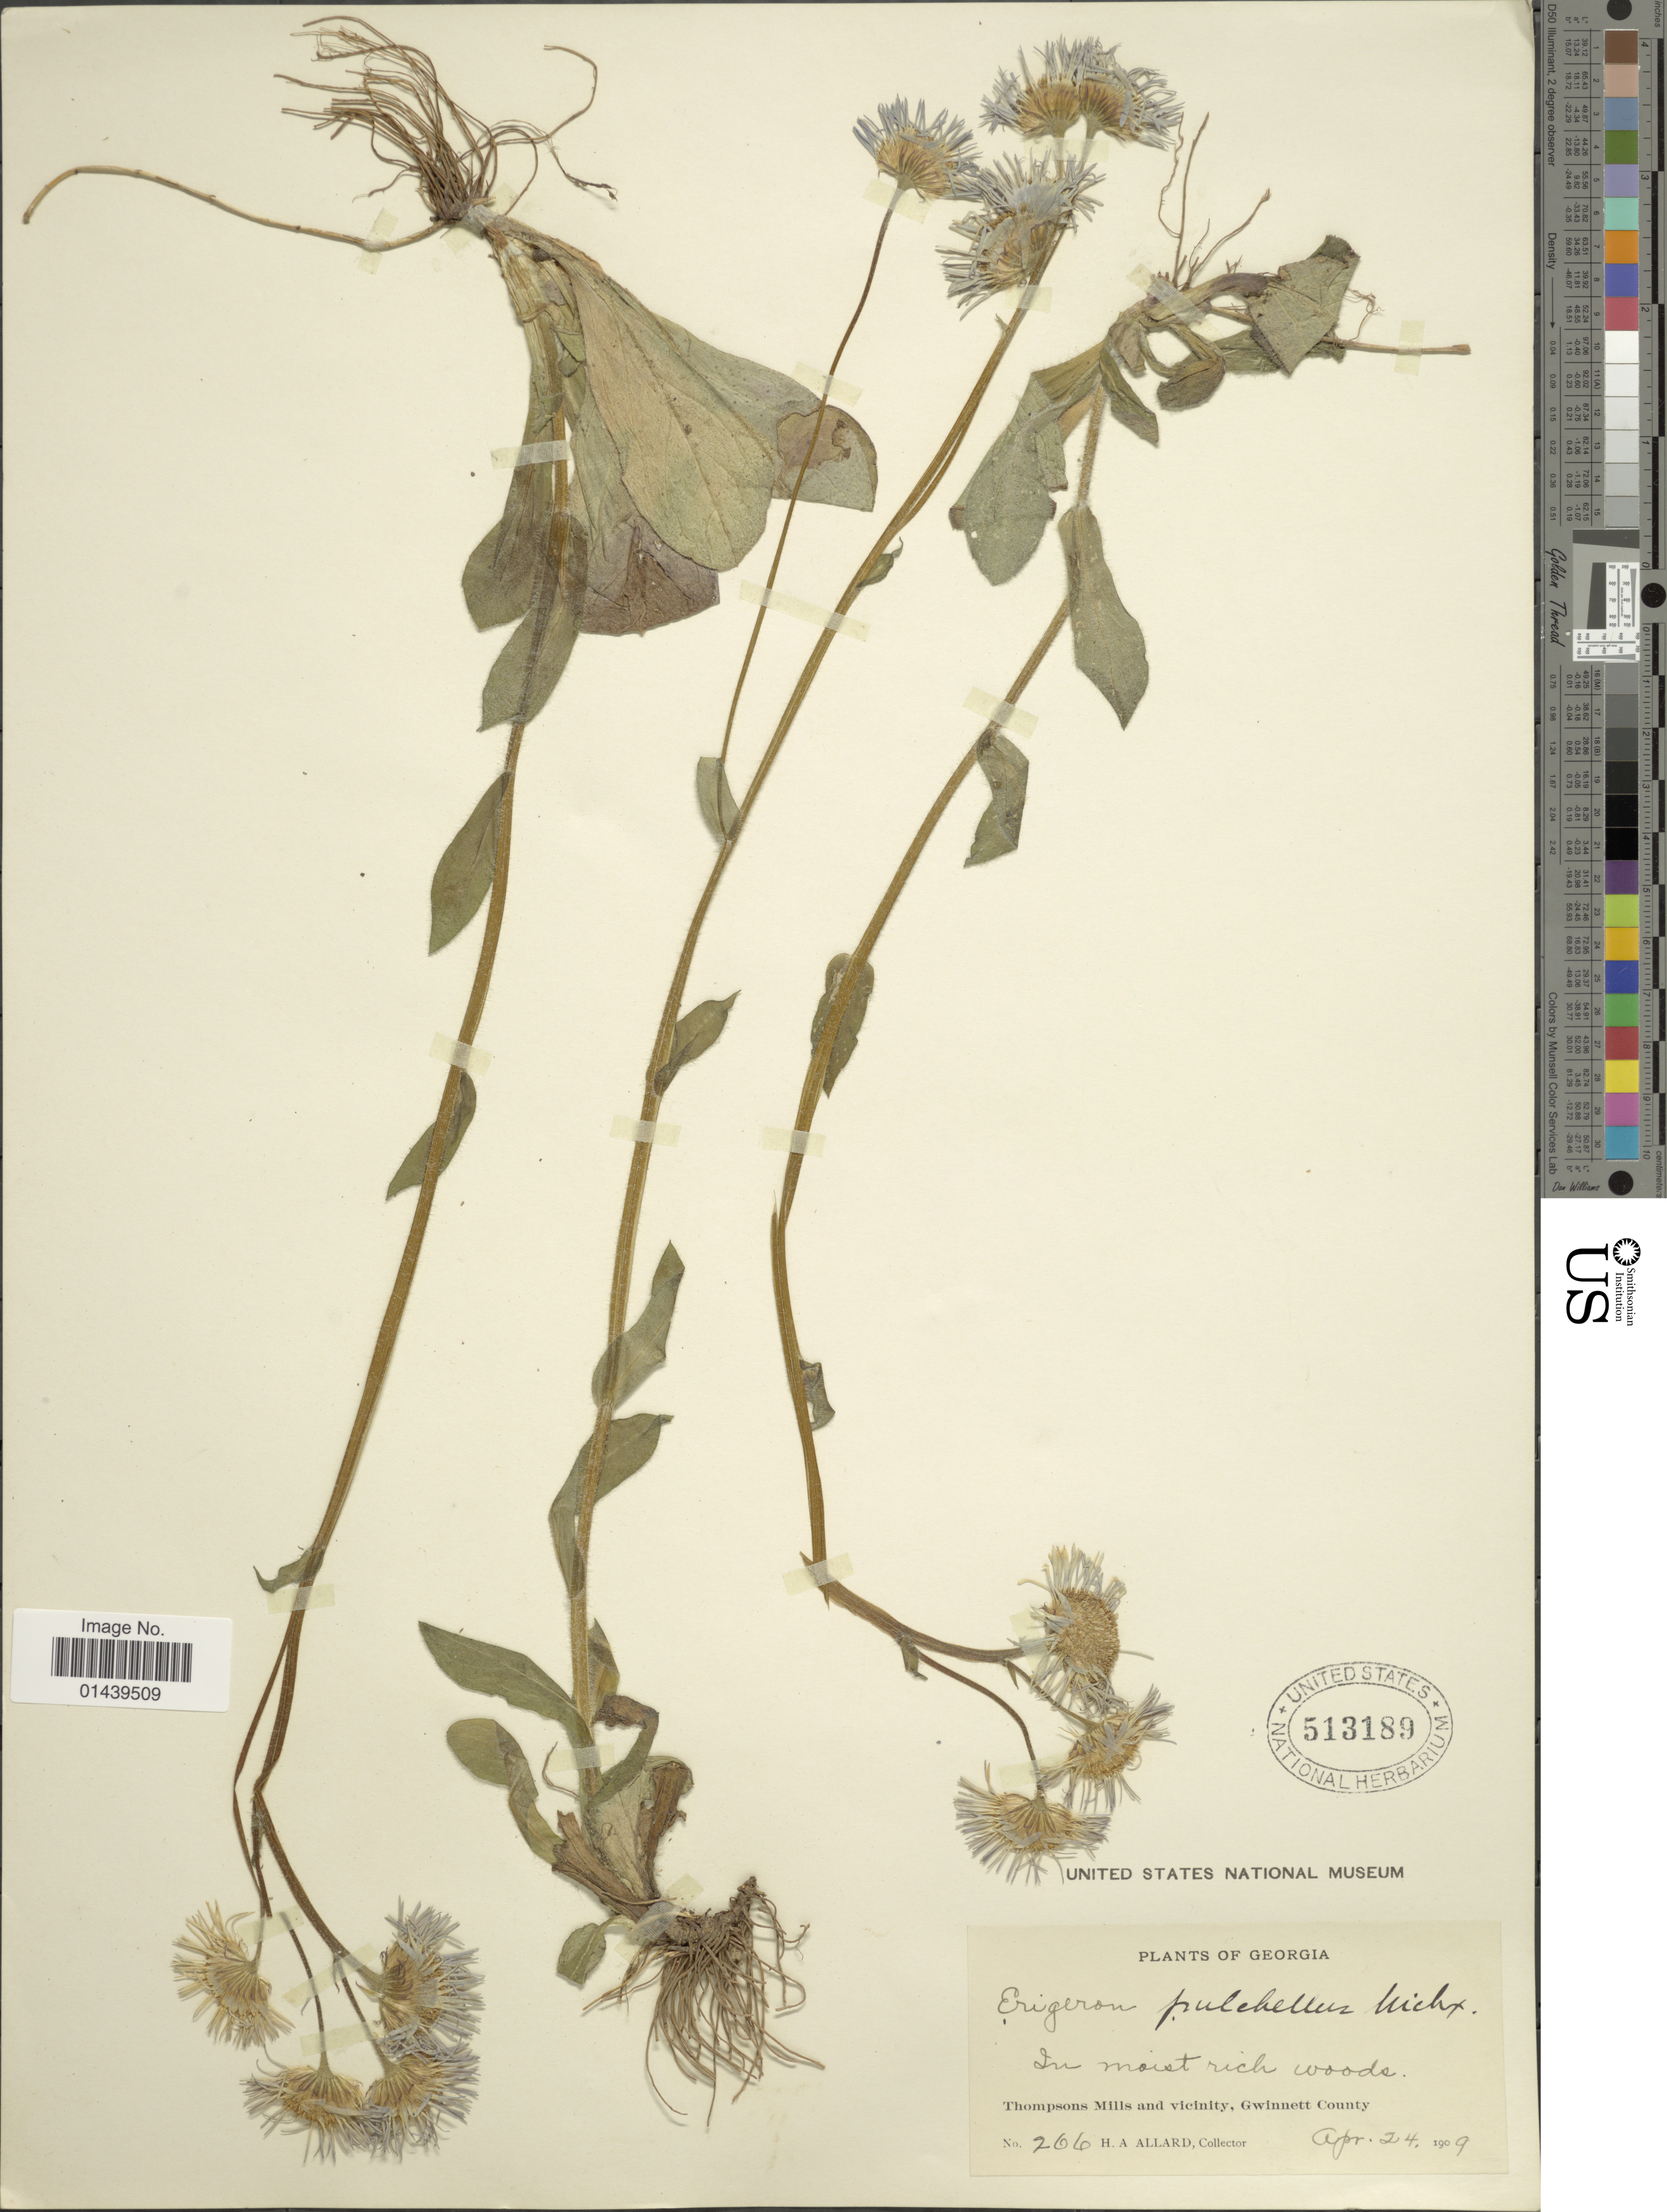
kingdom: Plantae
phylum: Tracheophyta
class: Magnoliopsida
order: Asterales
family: Asteraceae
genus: Erigeron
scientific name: Erigeron pulchellus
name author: Michx.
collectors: H. A. Allard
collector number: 266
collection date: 1909-04-24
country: United States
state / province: Georgia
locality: Thompsons Mills and vicinity, Gwinnett County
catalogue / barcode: US 513189